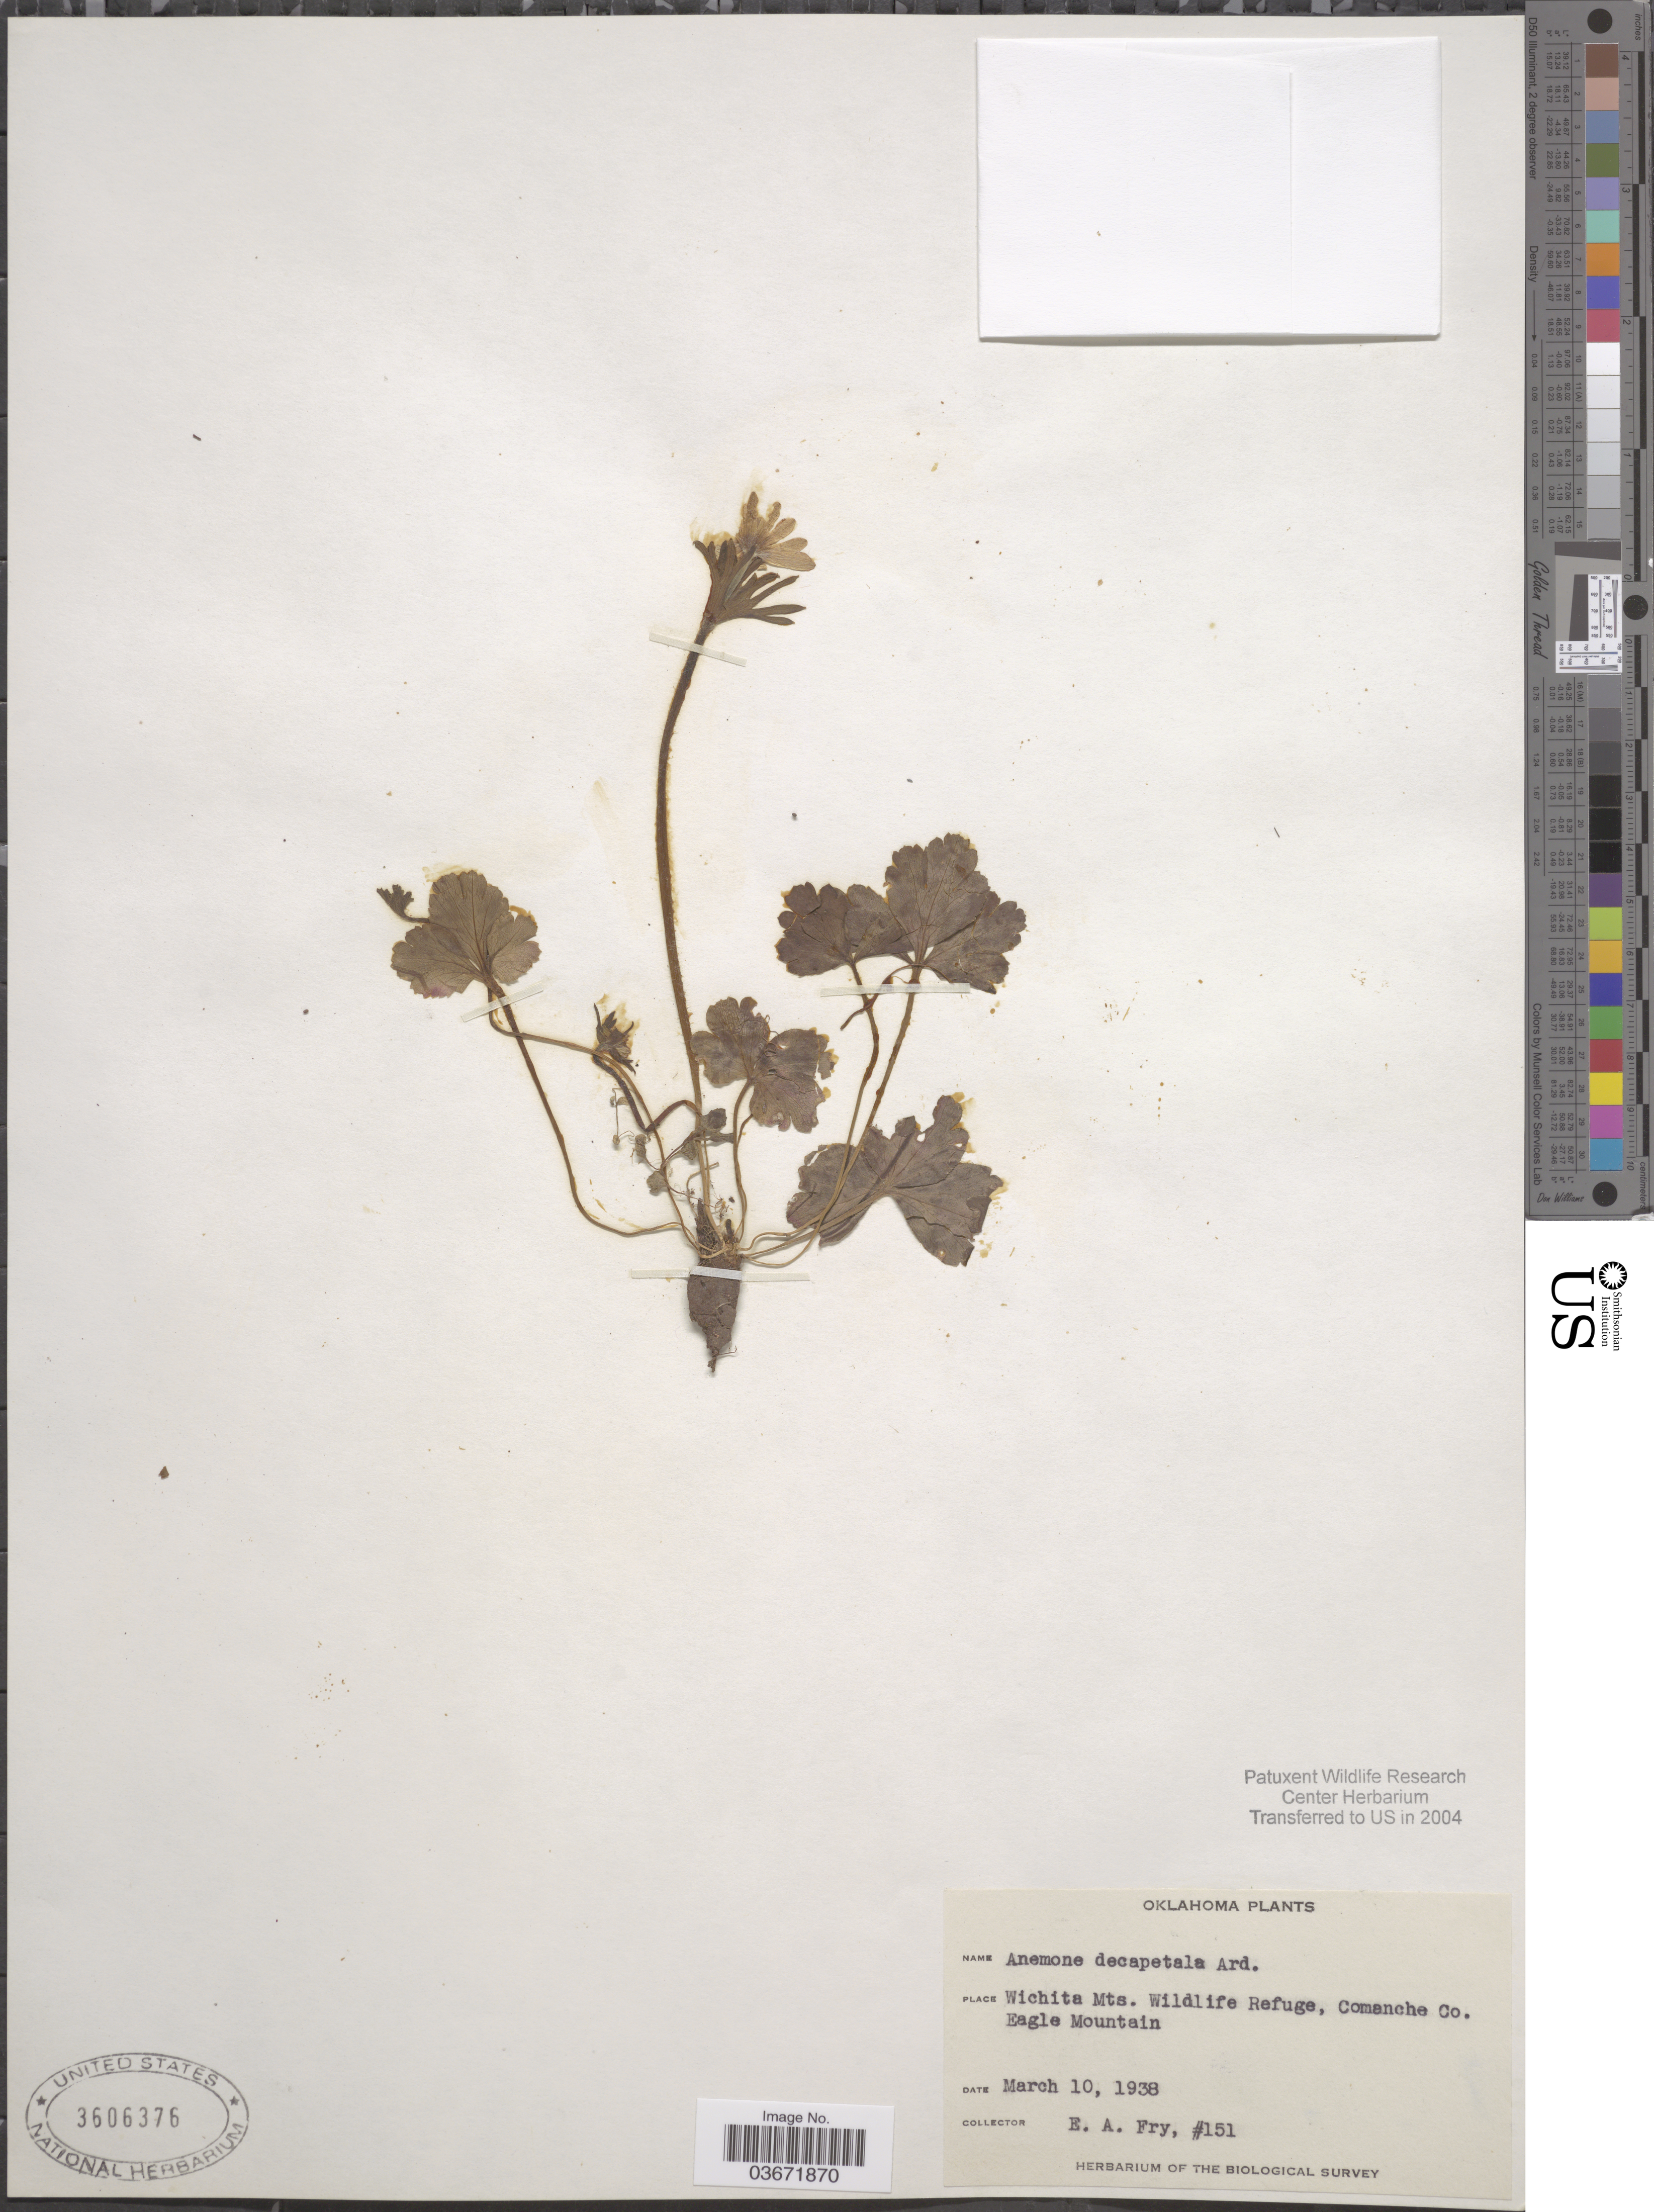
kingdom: Plantae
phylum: Tracheophyta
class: Magnoliopsida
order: Ranunculales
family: Ranunculaceae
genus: Anemone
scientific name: Anemone decapetala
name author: (Kuhlm.) Ard.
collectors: E. Fry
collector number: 151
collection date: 1938-03-10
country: United States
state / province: Oklahoma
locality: Wichita Mts. Wildlife Refuge, Comanche Co. Eagle Mountain.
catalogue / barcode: US 3606376